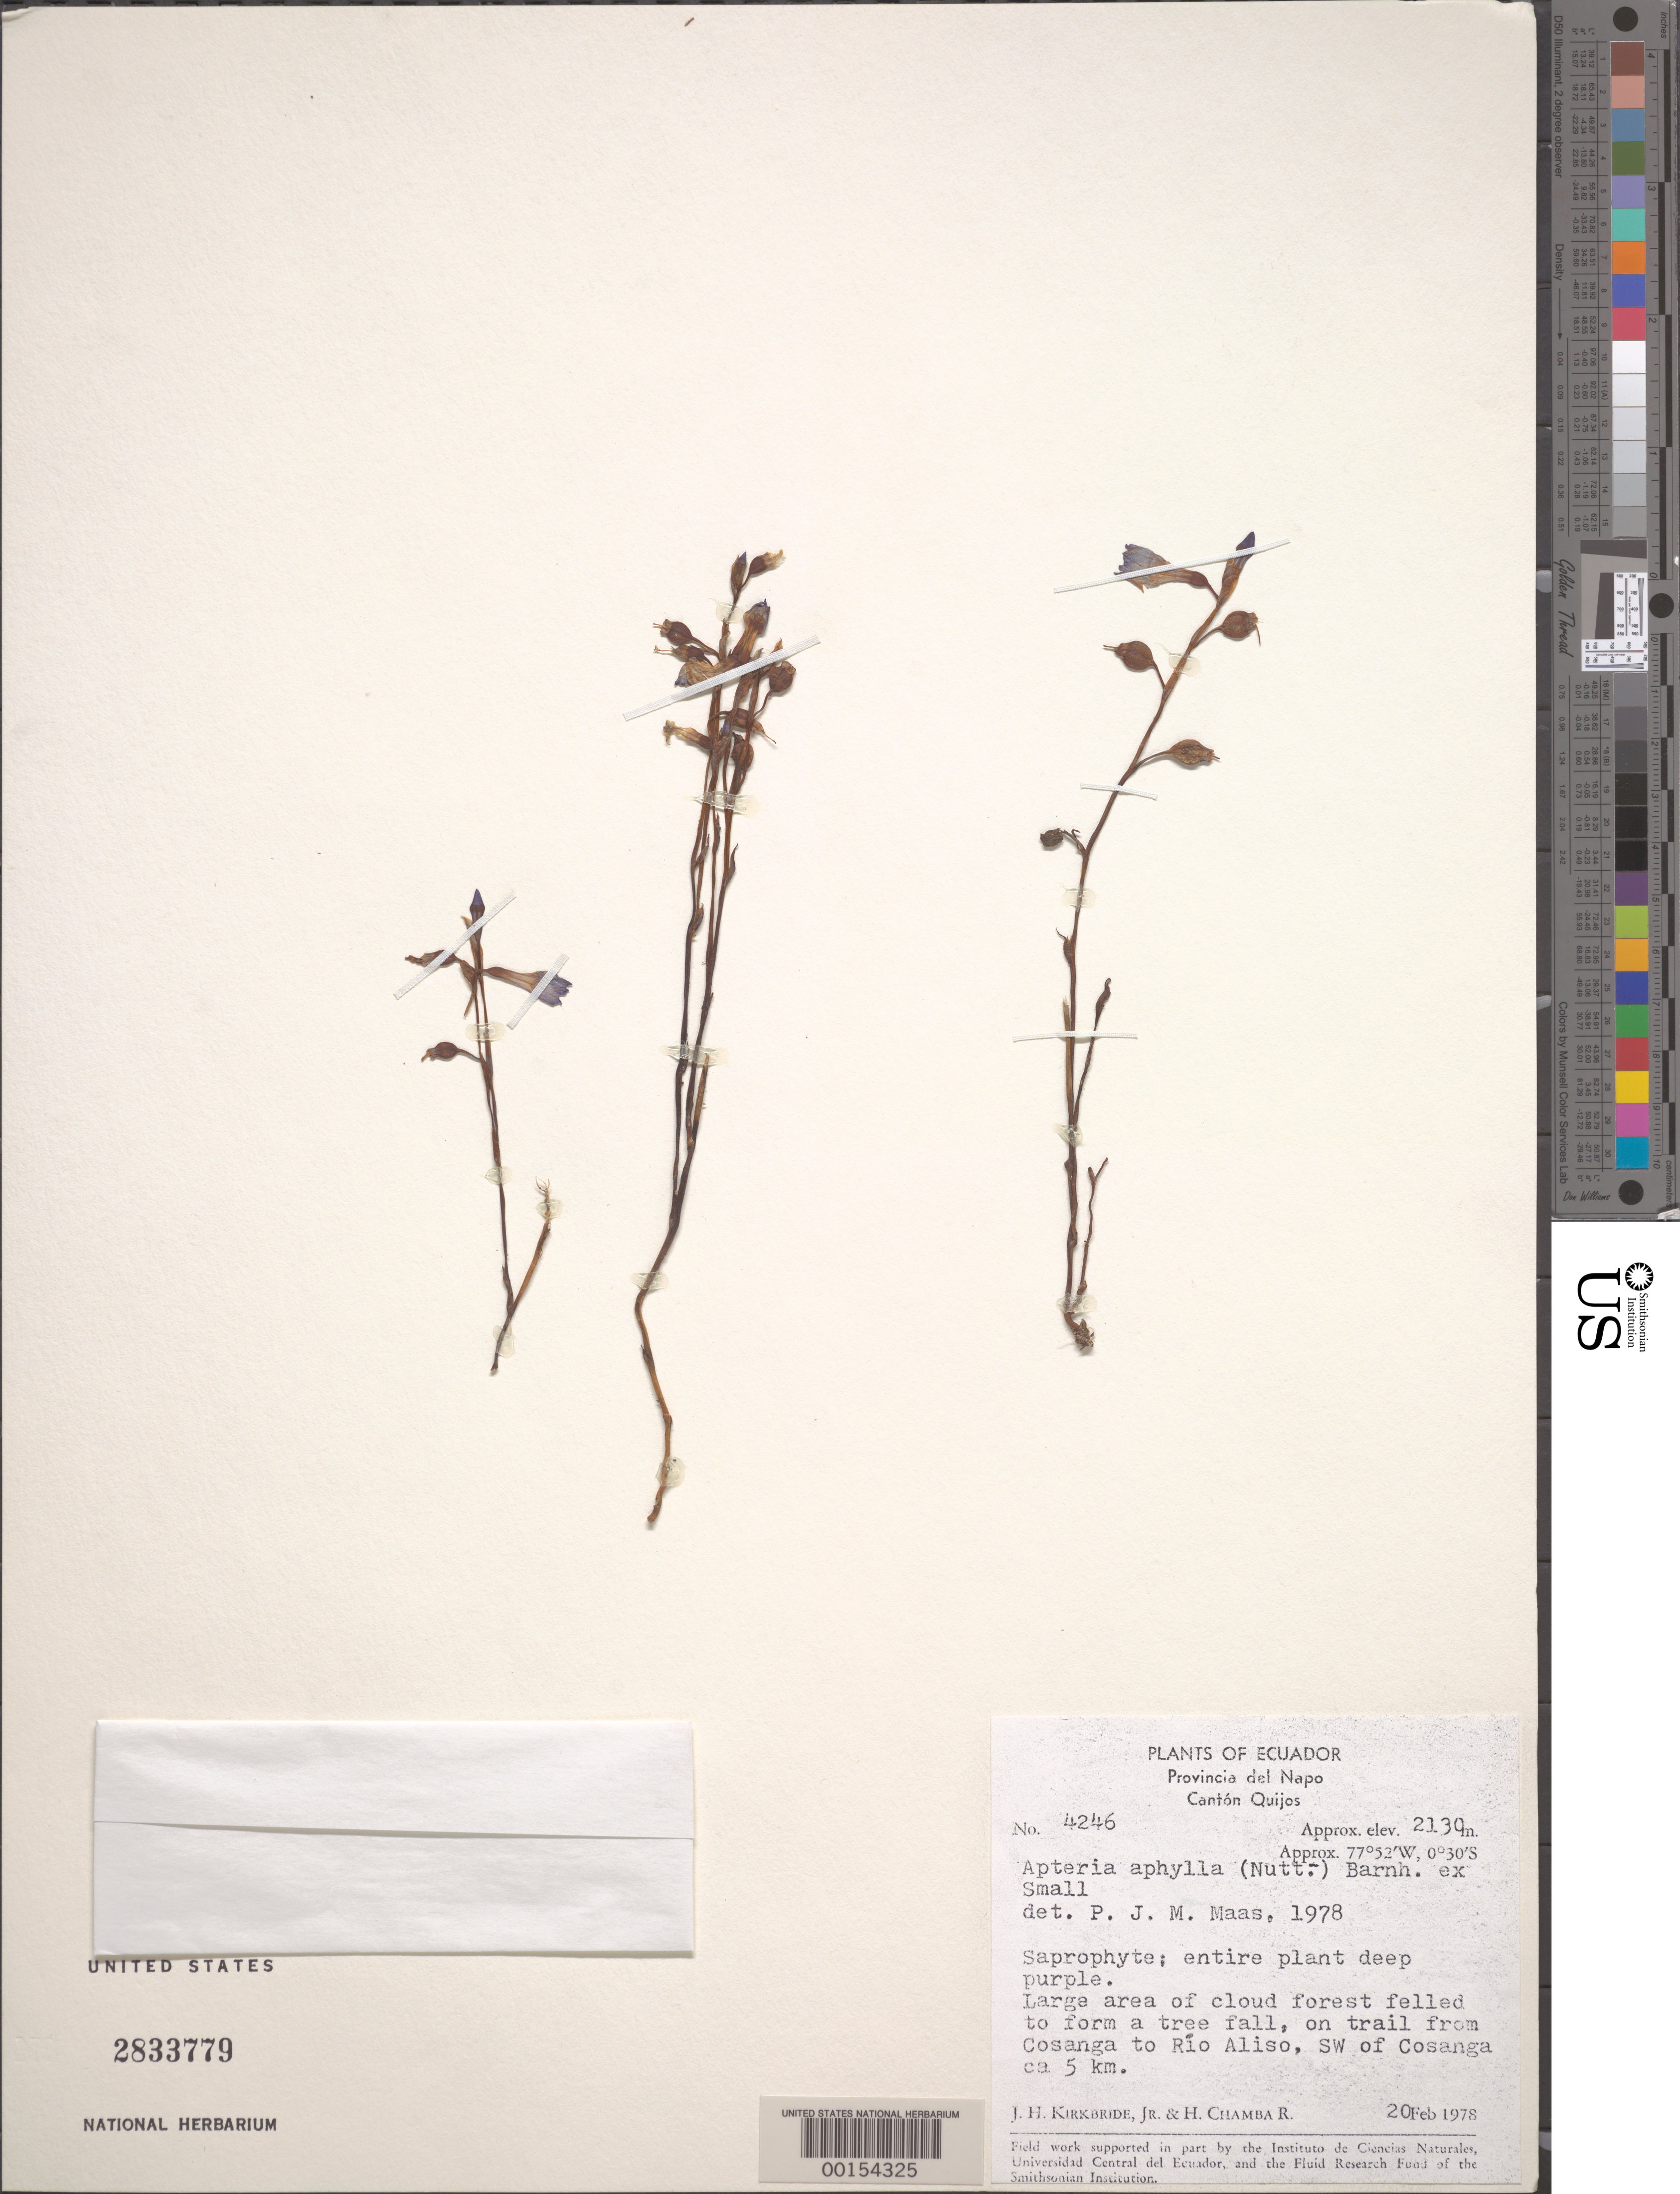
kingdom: Plantae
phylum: Tracheophyta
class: Liliopsida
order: Dioscoreales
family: Burmanniaceae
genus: Apteria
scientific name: Apteria aphylla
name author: (Nutt.) Barnhart ex Small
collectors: J. H. Kirkbride & H. Chamba R.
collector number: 4246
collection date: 1978-02-20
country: Ecuador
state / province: Napo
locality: Cantón Quijos. On trail from Cosanga to Río Aliso, SW of Cosanga ca 5 km.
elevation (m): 2130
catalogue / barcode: US 2833779